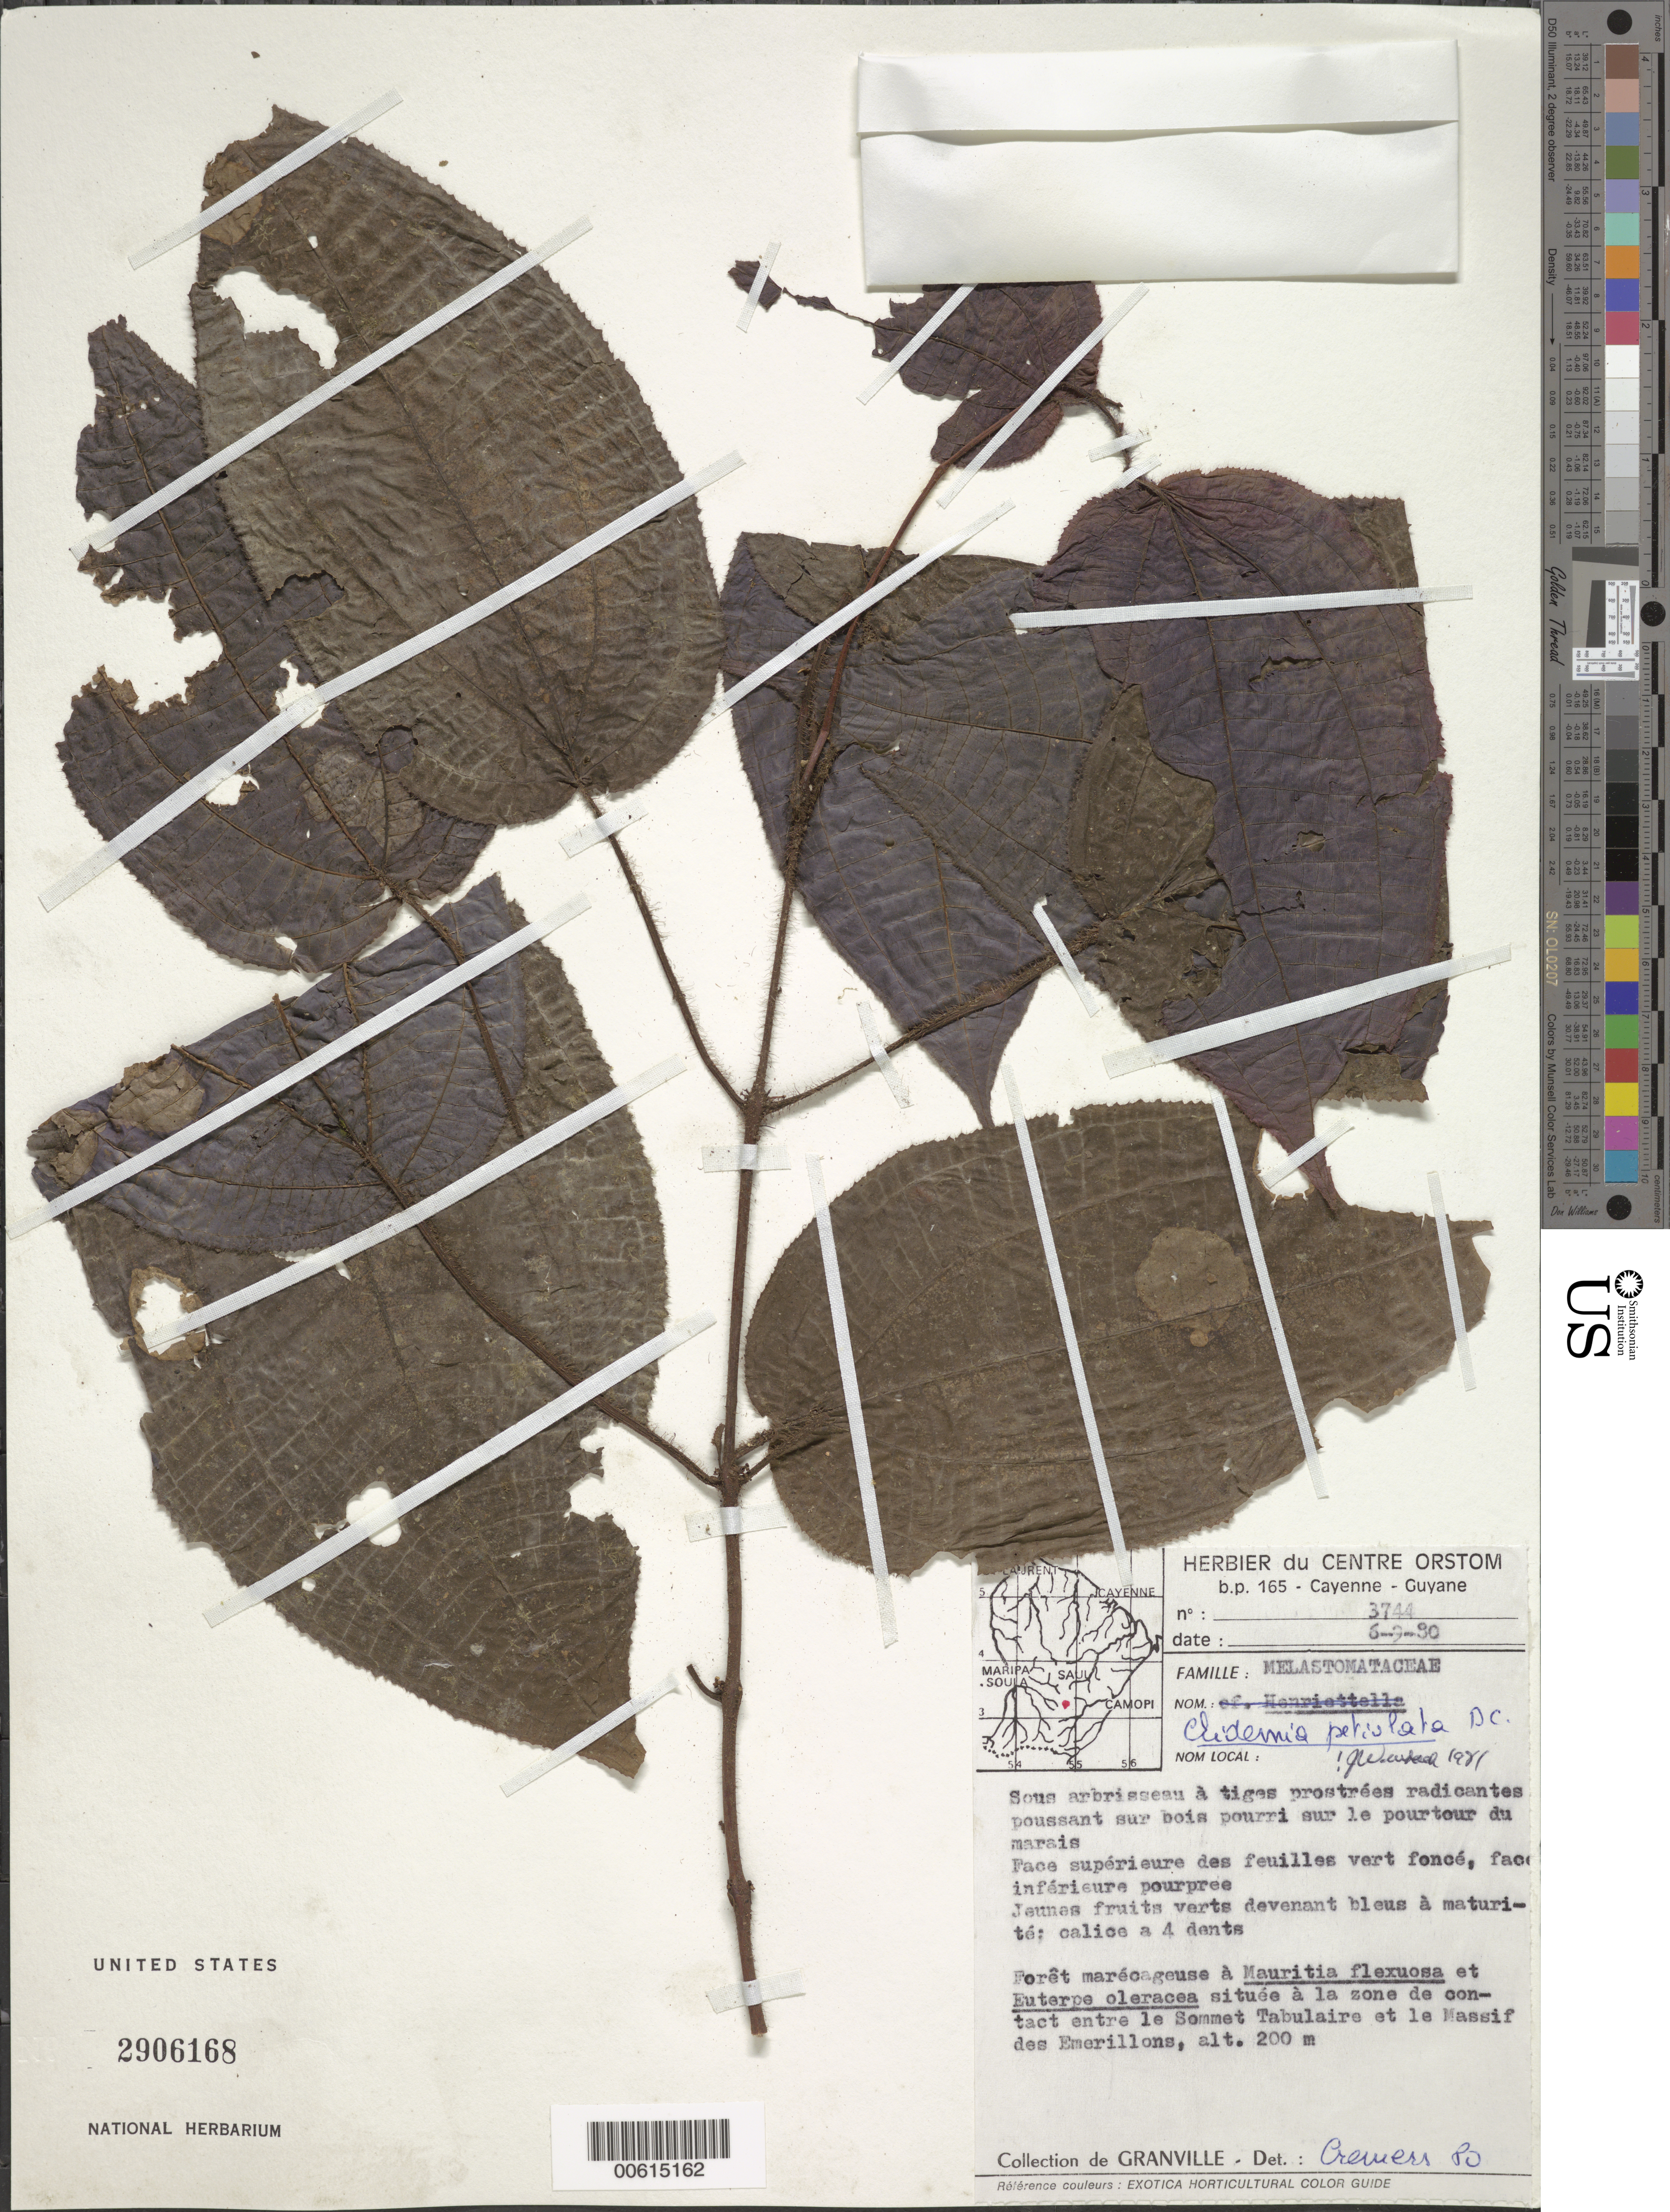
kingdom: Plantae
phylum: Tracheophyta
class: Magnoliopsida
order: Myrtales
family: Melastomataceae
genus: Clidemia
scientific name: Clidemia petiolata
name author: DC.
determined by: Wurdack, John J., (US), US (UNITED STATES)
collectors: J.-J. de Granville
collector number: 3744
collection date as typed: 6-Sep-80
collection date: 1980-09-06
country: French Guiana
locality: Sommet Tabulaire et le Massif des Emerillons, zone de contact entre le Sommet Tabulaire et le Massif des Emerillons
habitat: Foret marecageuse a Mauritia flexuosa et Euterpe oleracea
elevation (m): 200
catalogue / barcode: US 2906168